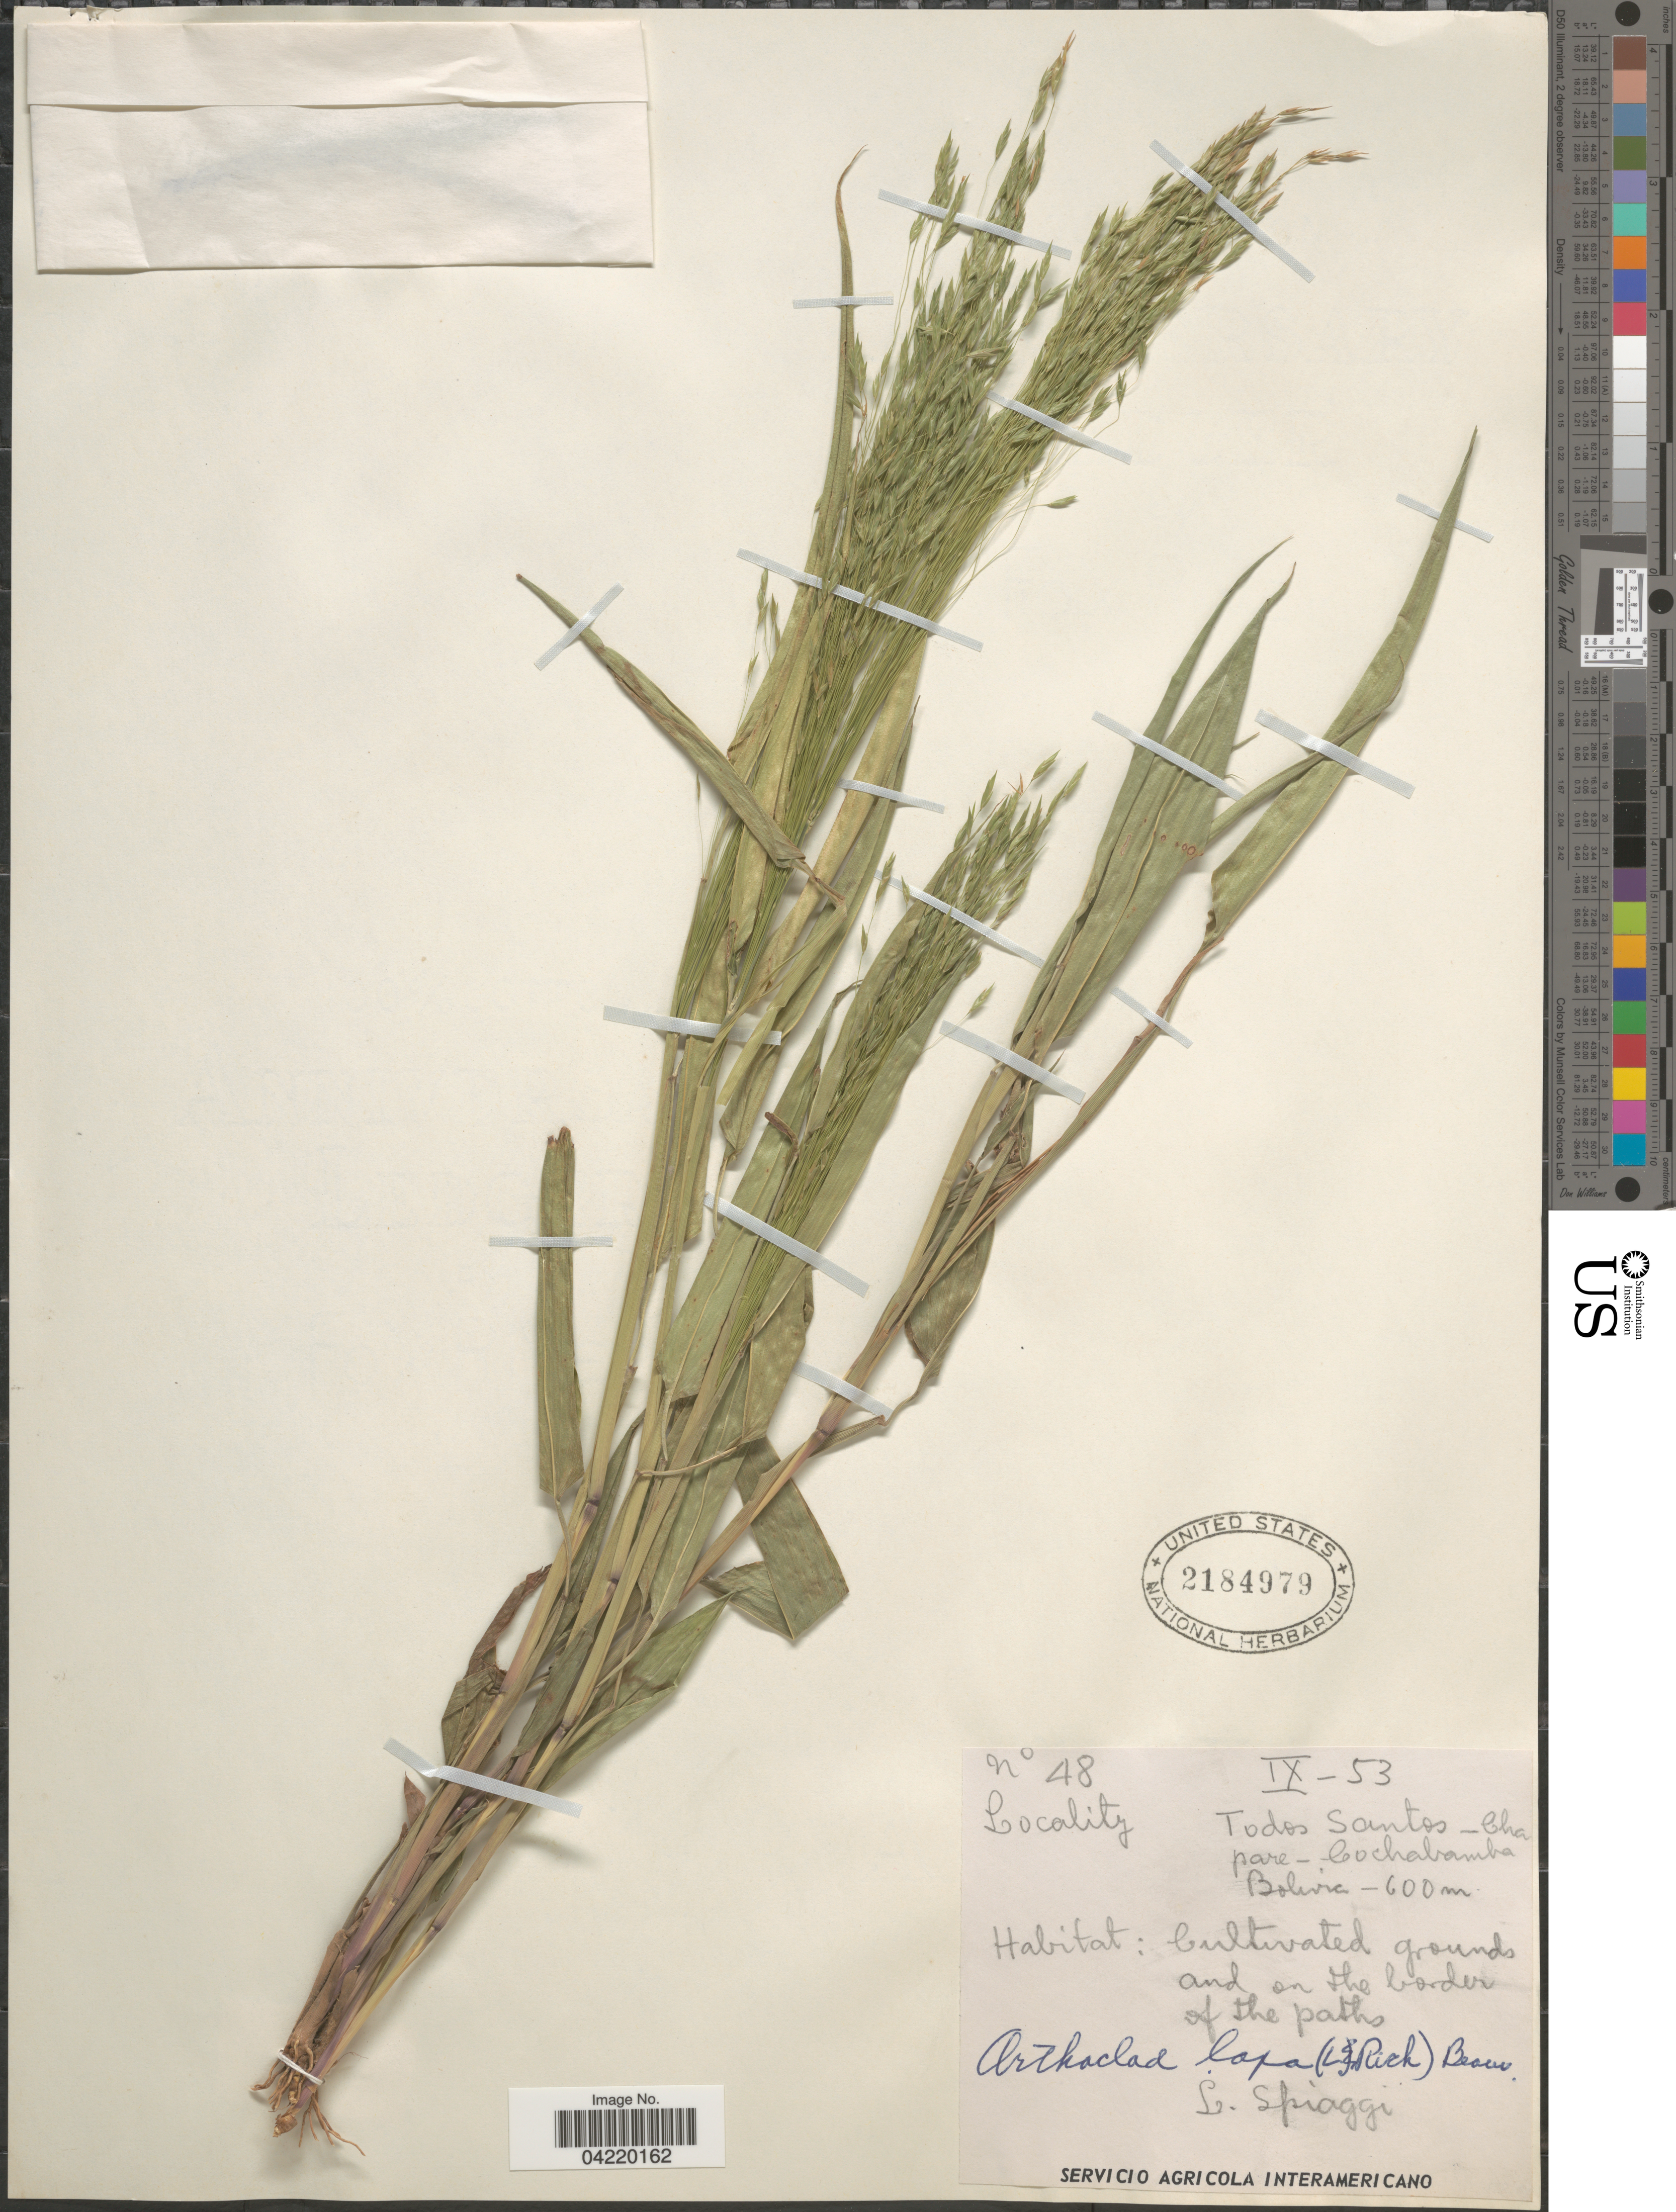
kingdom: Plantae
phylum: Tracheophyta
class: Liliopsida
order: Poales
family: Poaceae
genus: Orthoclada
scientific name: Orthoclada laxa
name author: P. Beauv.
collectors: L. Spiaggi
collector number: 48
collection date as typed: Transcribed d/m/y: /9/53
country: Bolivia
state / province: Cochabamba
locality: Todos Santos - Chapare. Cultivated grounds and on the border of the paths.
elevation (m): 600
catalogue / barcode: US 2184979